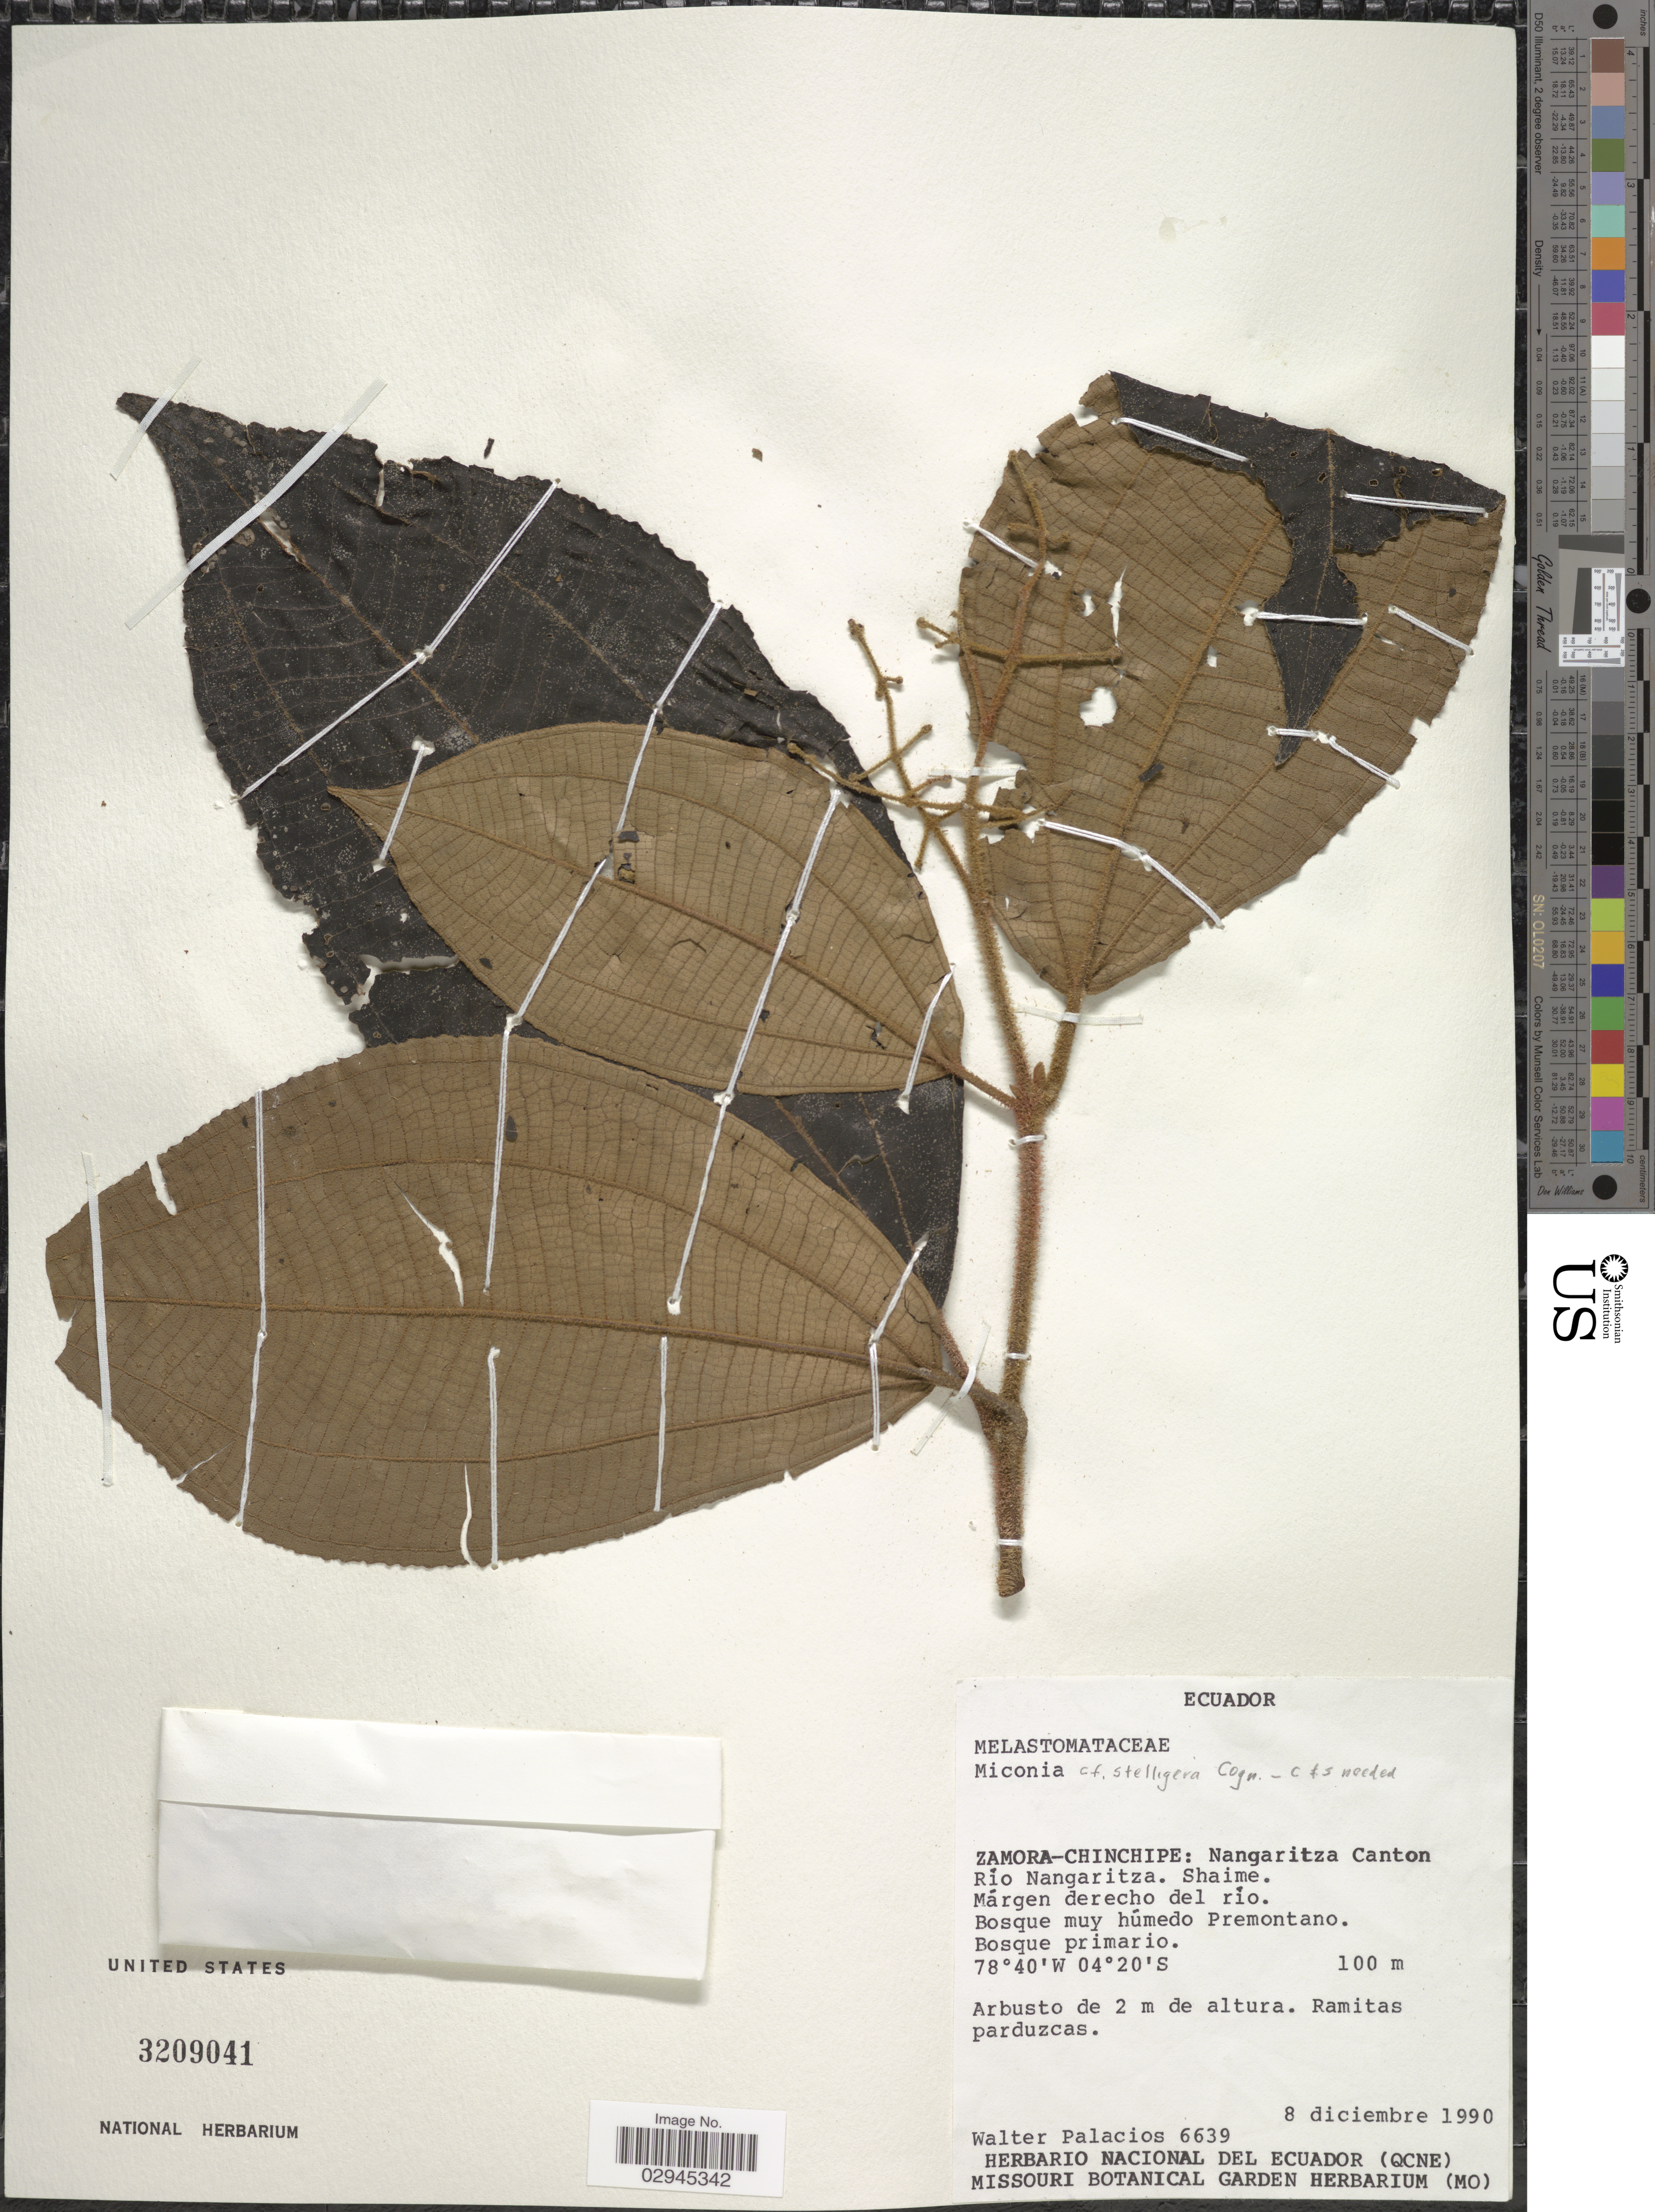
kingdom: Plantae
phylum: Tracheophyta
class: Magnoliopsida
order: Myrtales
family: Melastomataceae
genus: Miconia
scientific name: Miconia sp.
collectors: W. Palacios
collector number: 6639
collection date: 1990-12-08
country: Ecuador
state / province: Zamora-Chinchipe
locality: Nangaritza Canton. Río Nangaritza. Shaime. Márgen derecho del río. Bosque muy húmedo Premontano.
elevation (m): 100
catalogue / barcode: US 3209041